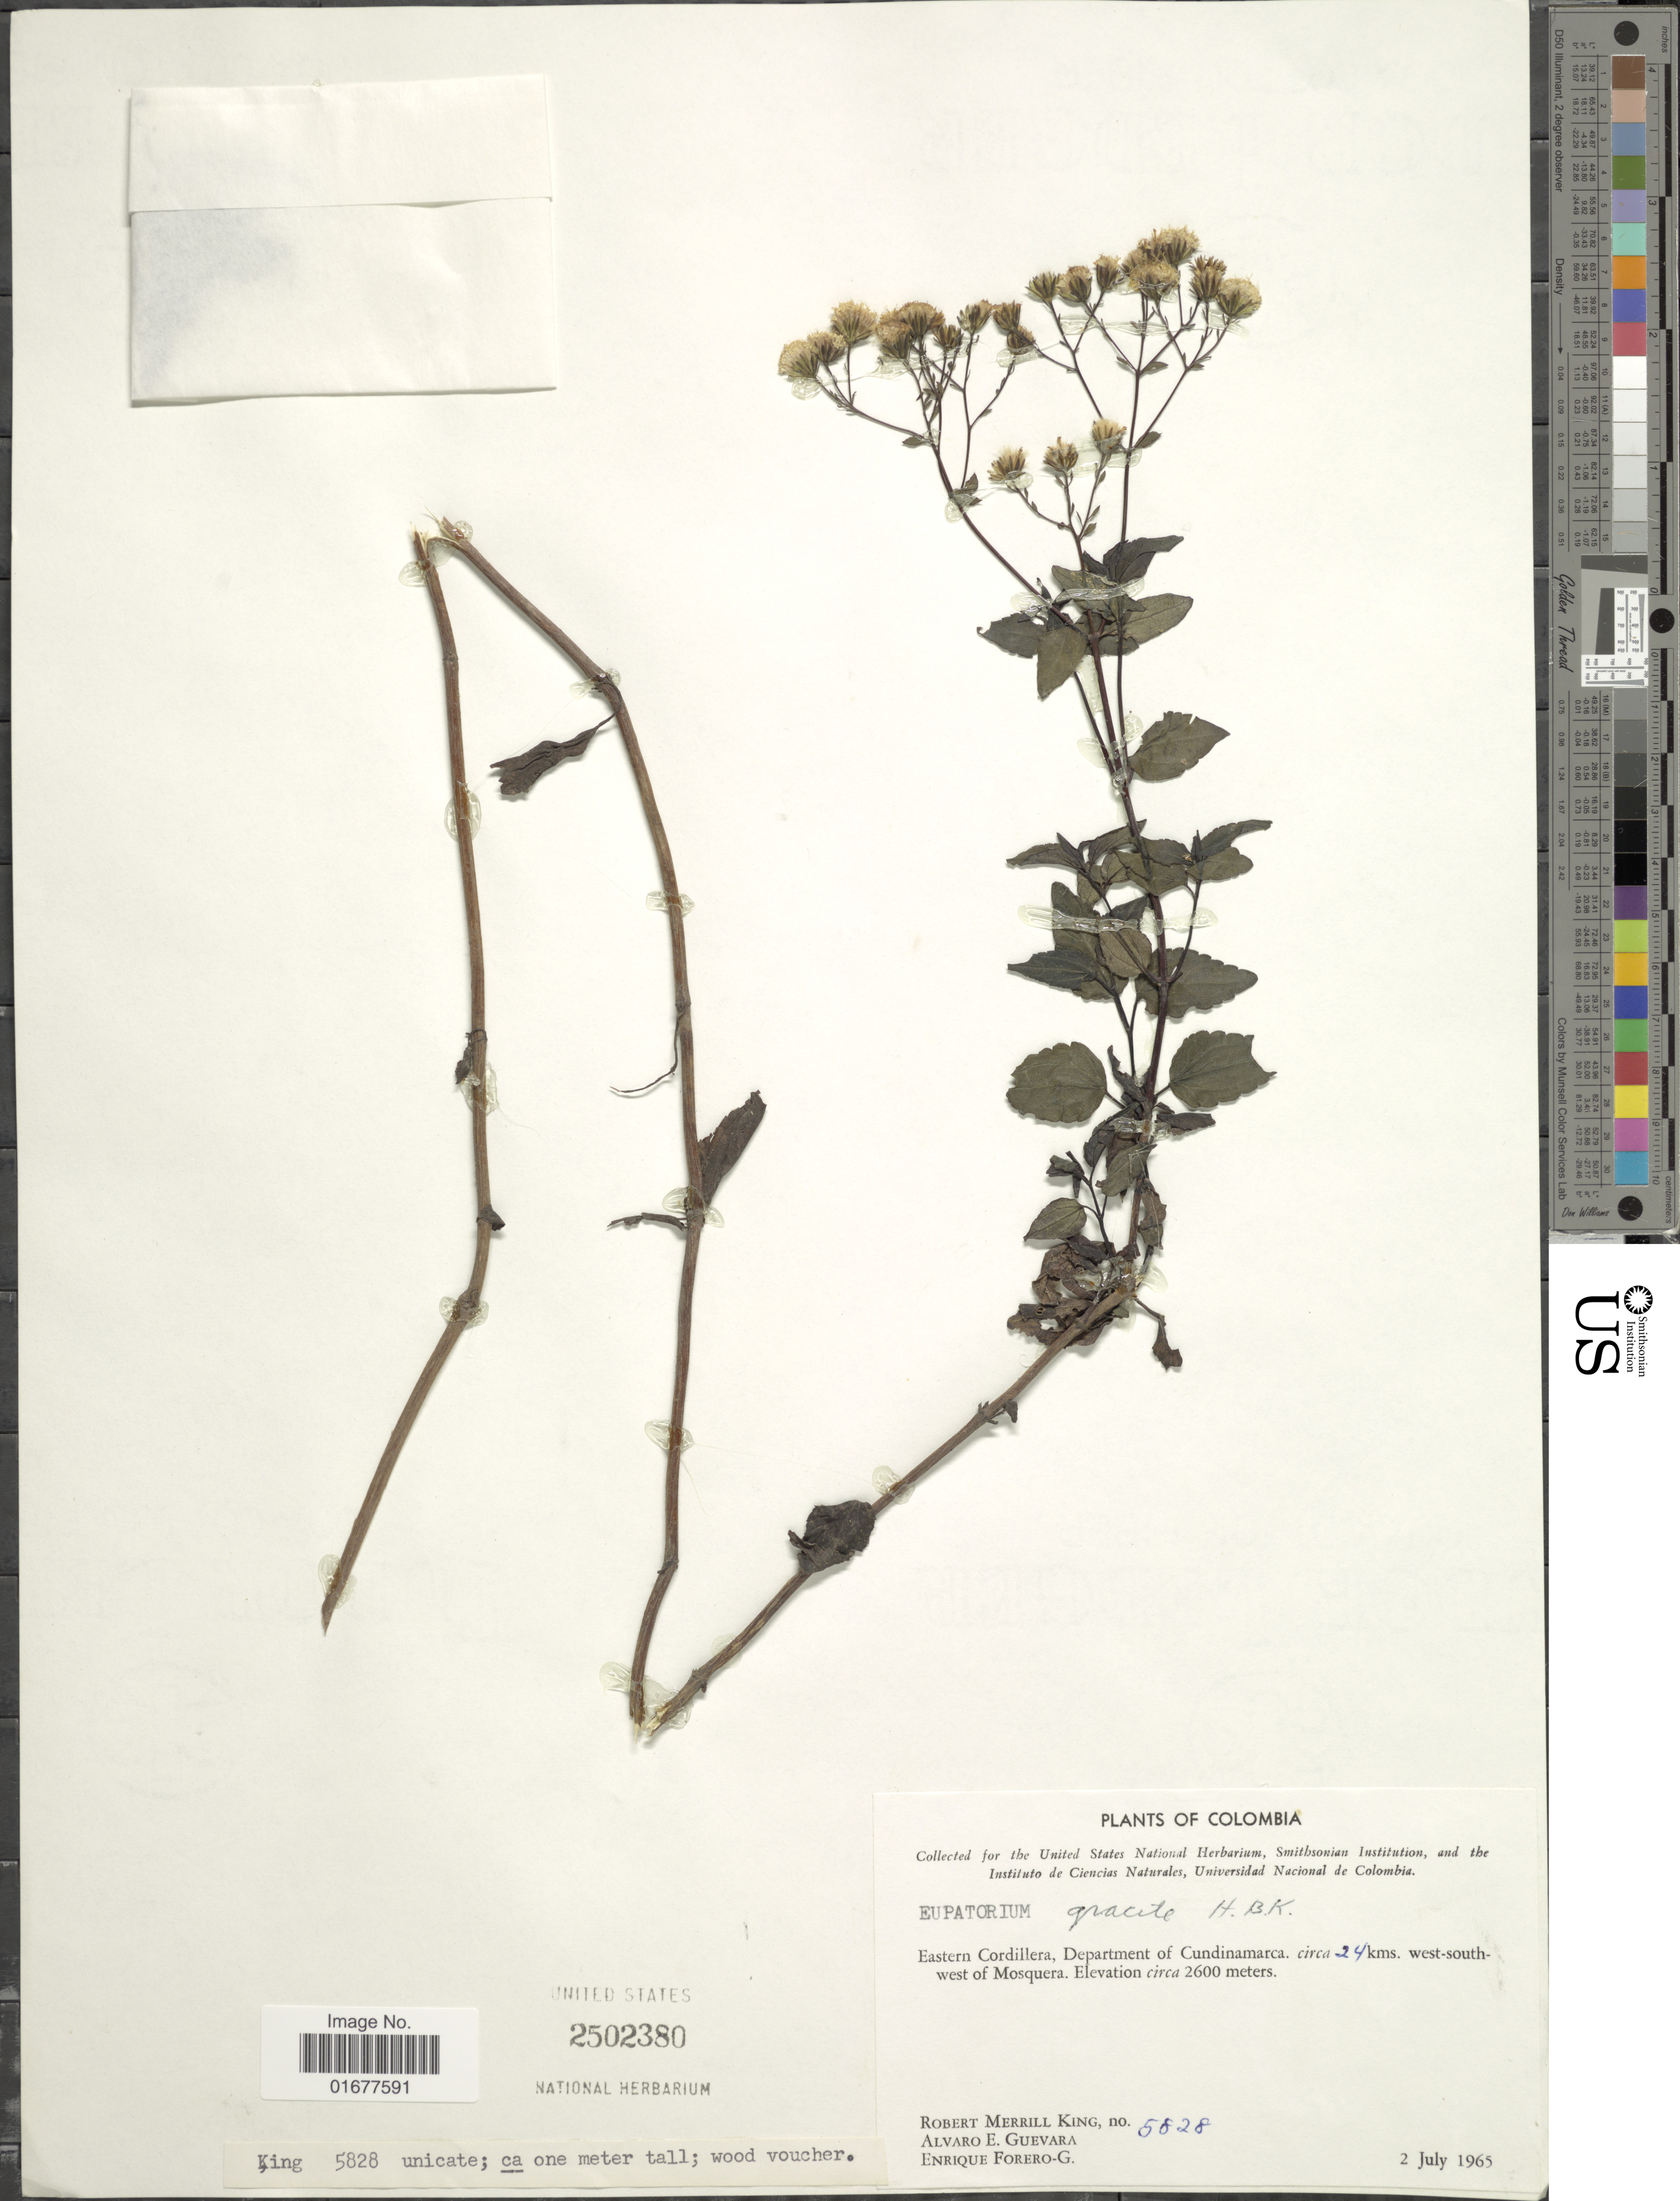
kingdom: Plantae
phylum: Tracheophyta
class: Magnoliopsida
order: Asterales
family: Asteraceae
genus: Ageratina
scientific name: Ageratina psilodora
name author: (B.L. Rob.) R.M. King & H. Rob.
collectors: R. M. King, A. E. Guevara & E. Forero G.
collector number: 5828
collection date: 1965-07-02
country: Colombia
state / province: Cundinamarca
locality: Eastern Cordillera, circa 24 Kms. west-south-west of Mosquera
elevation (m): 2600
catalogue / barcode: US 2502380